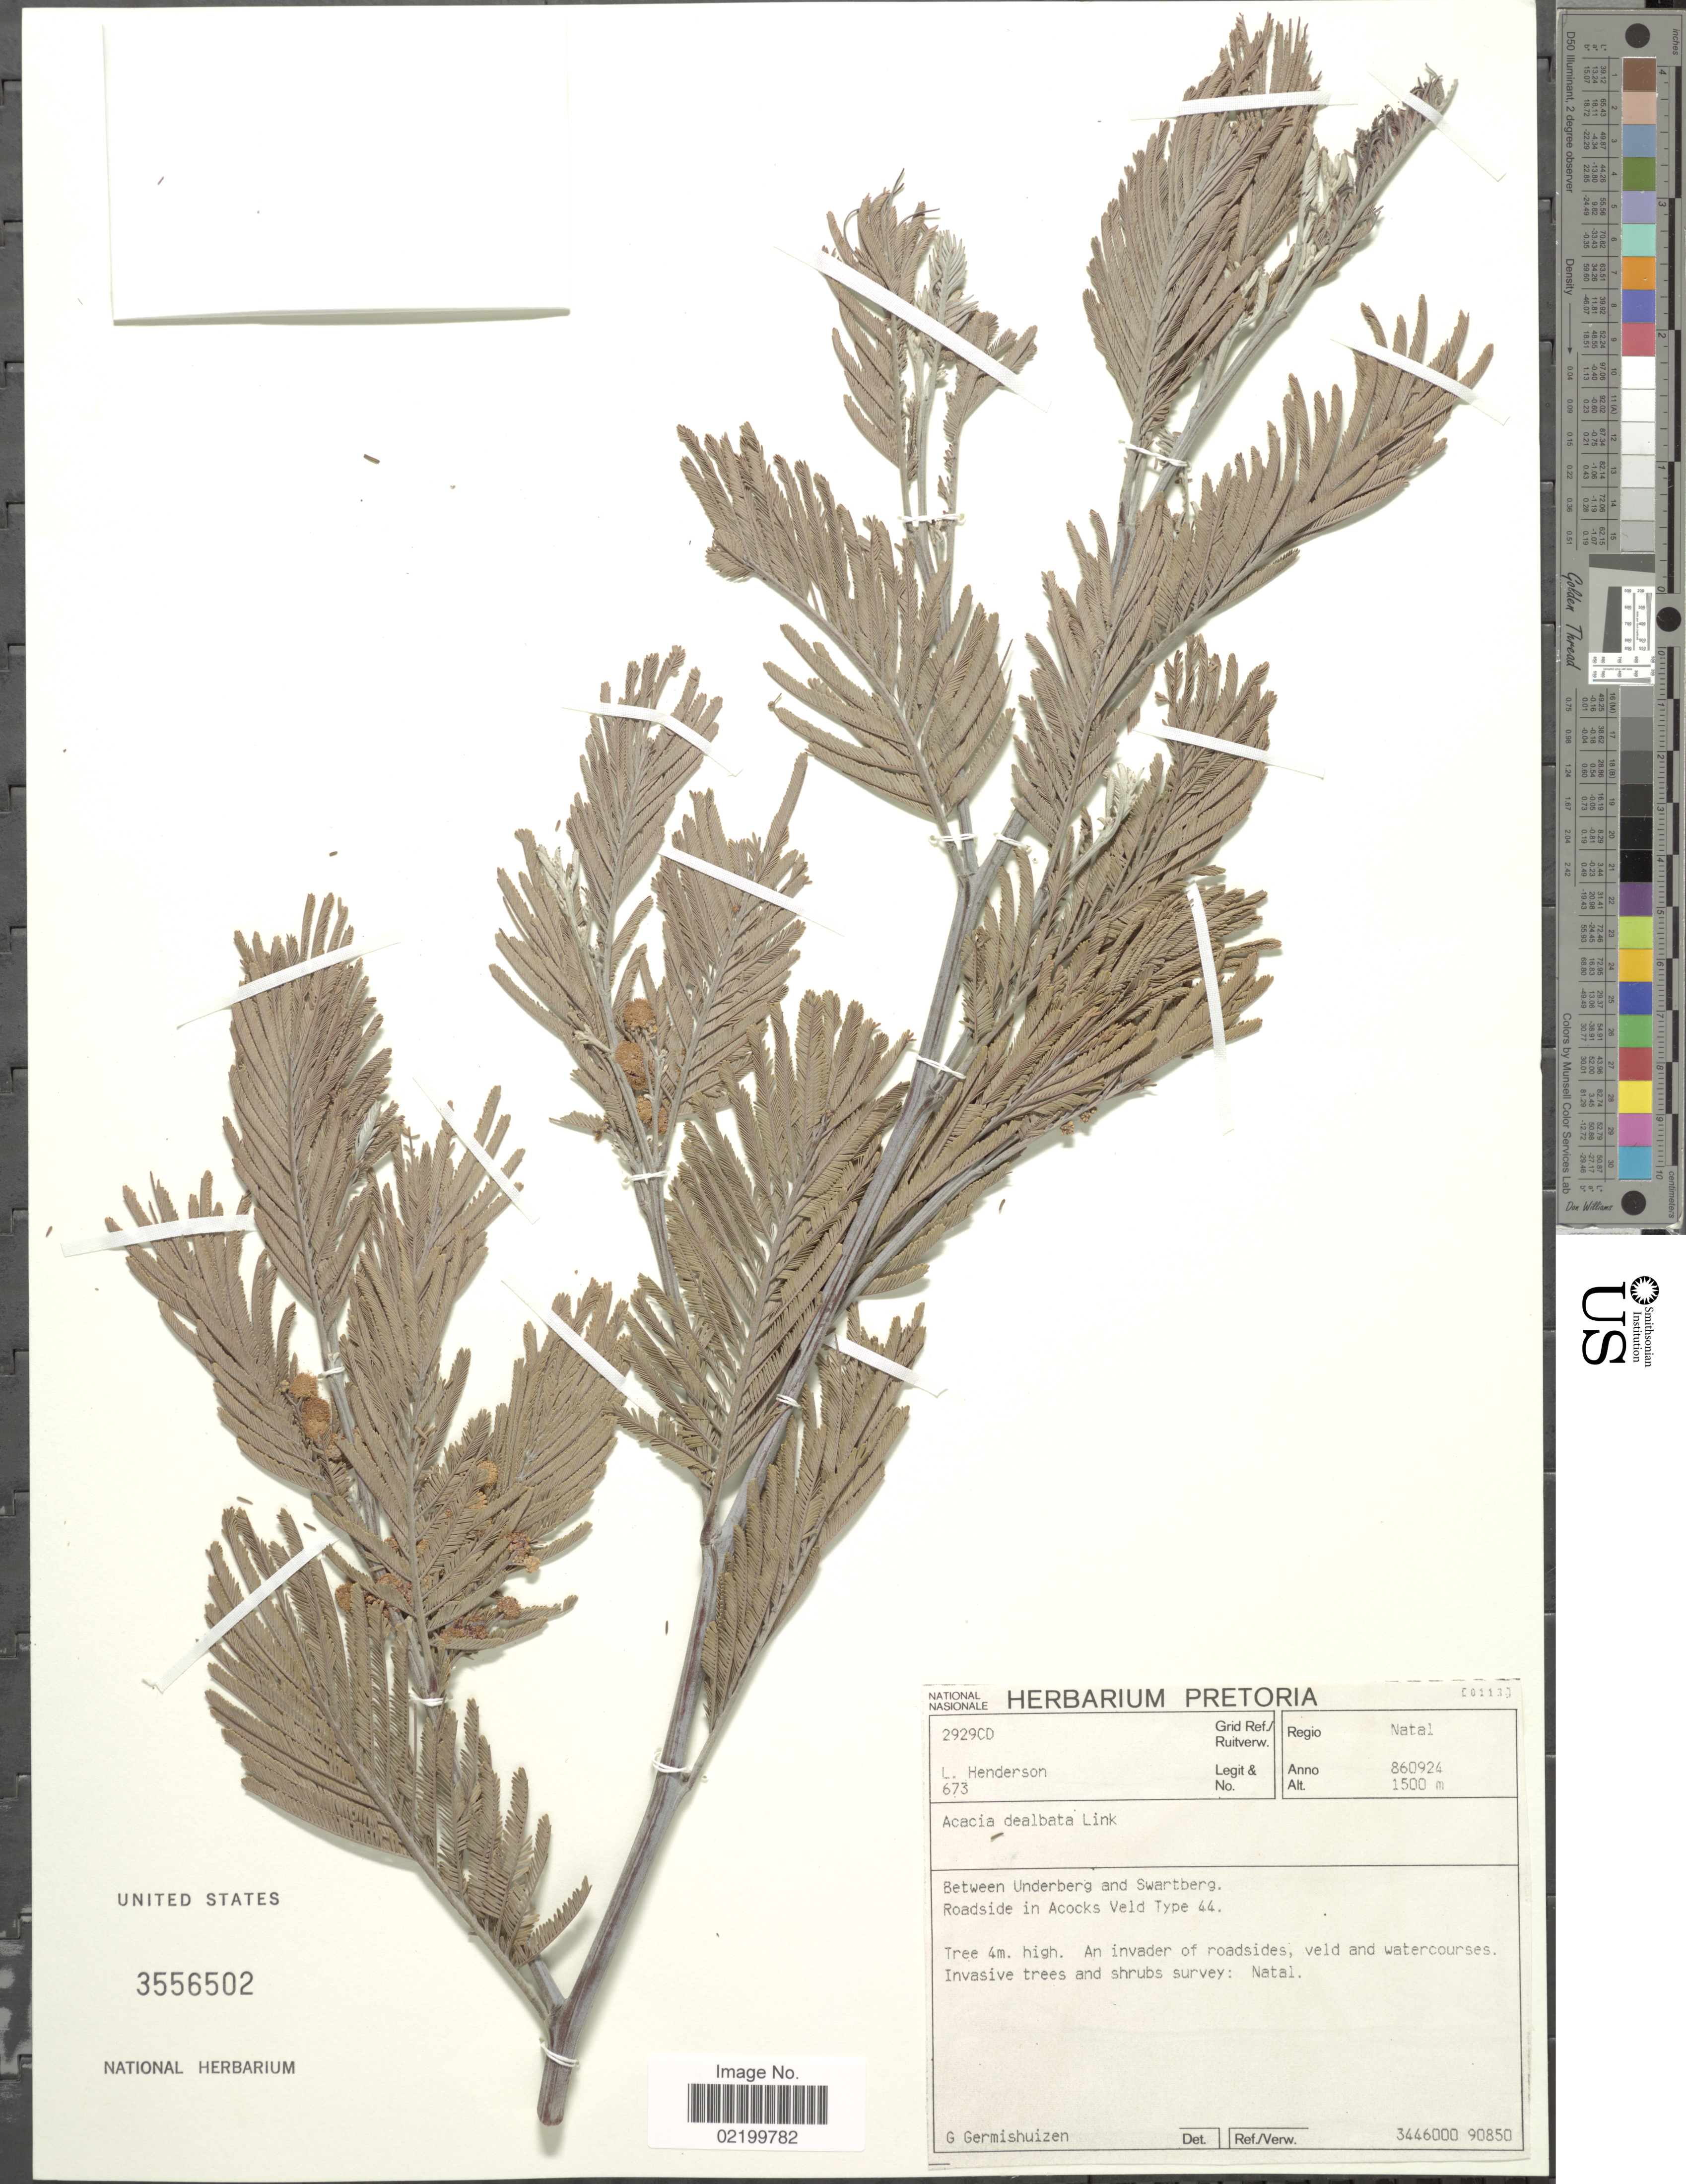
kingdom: Plantae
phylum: Tracheophyta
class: Magnoliopsida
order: Fabales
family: Fabaceae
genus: Acacia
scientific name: Acacia dealbata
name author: Link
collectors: L. Henderson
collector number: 673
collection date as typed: Transcribed d/m/y: 24/9/86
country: South Africa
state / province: KwaZulu-Natal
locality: Regio Natal. between Underberg and Swartberg, Roadside in Acocks Veld Type 44.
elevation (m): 1500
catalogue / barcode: US 3556502